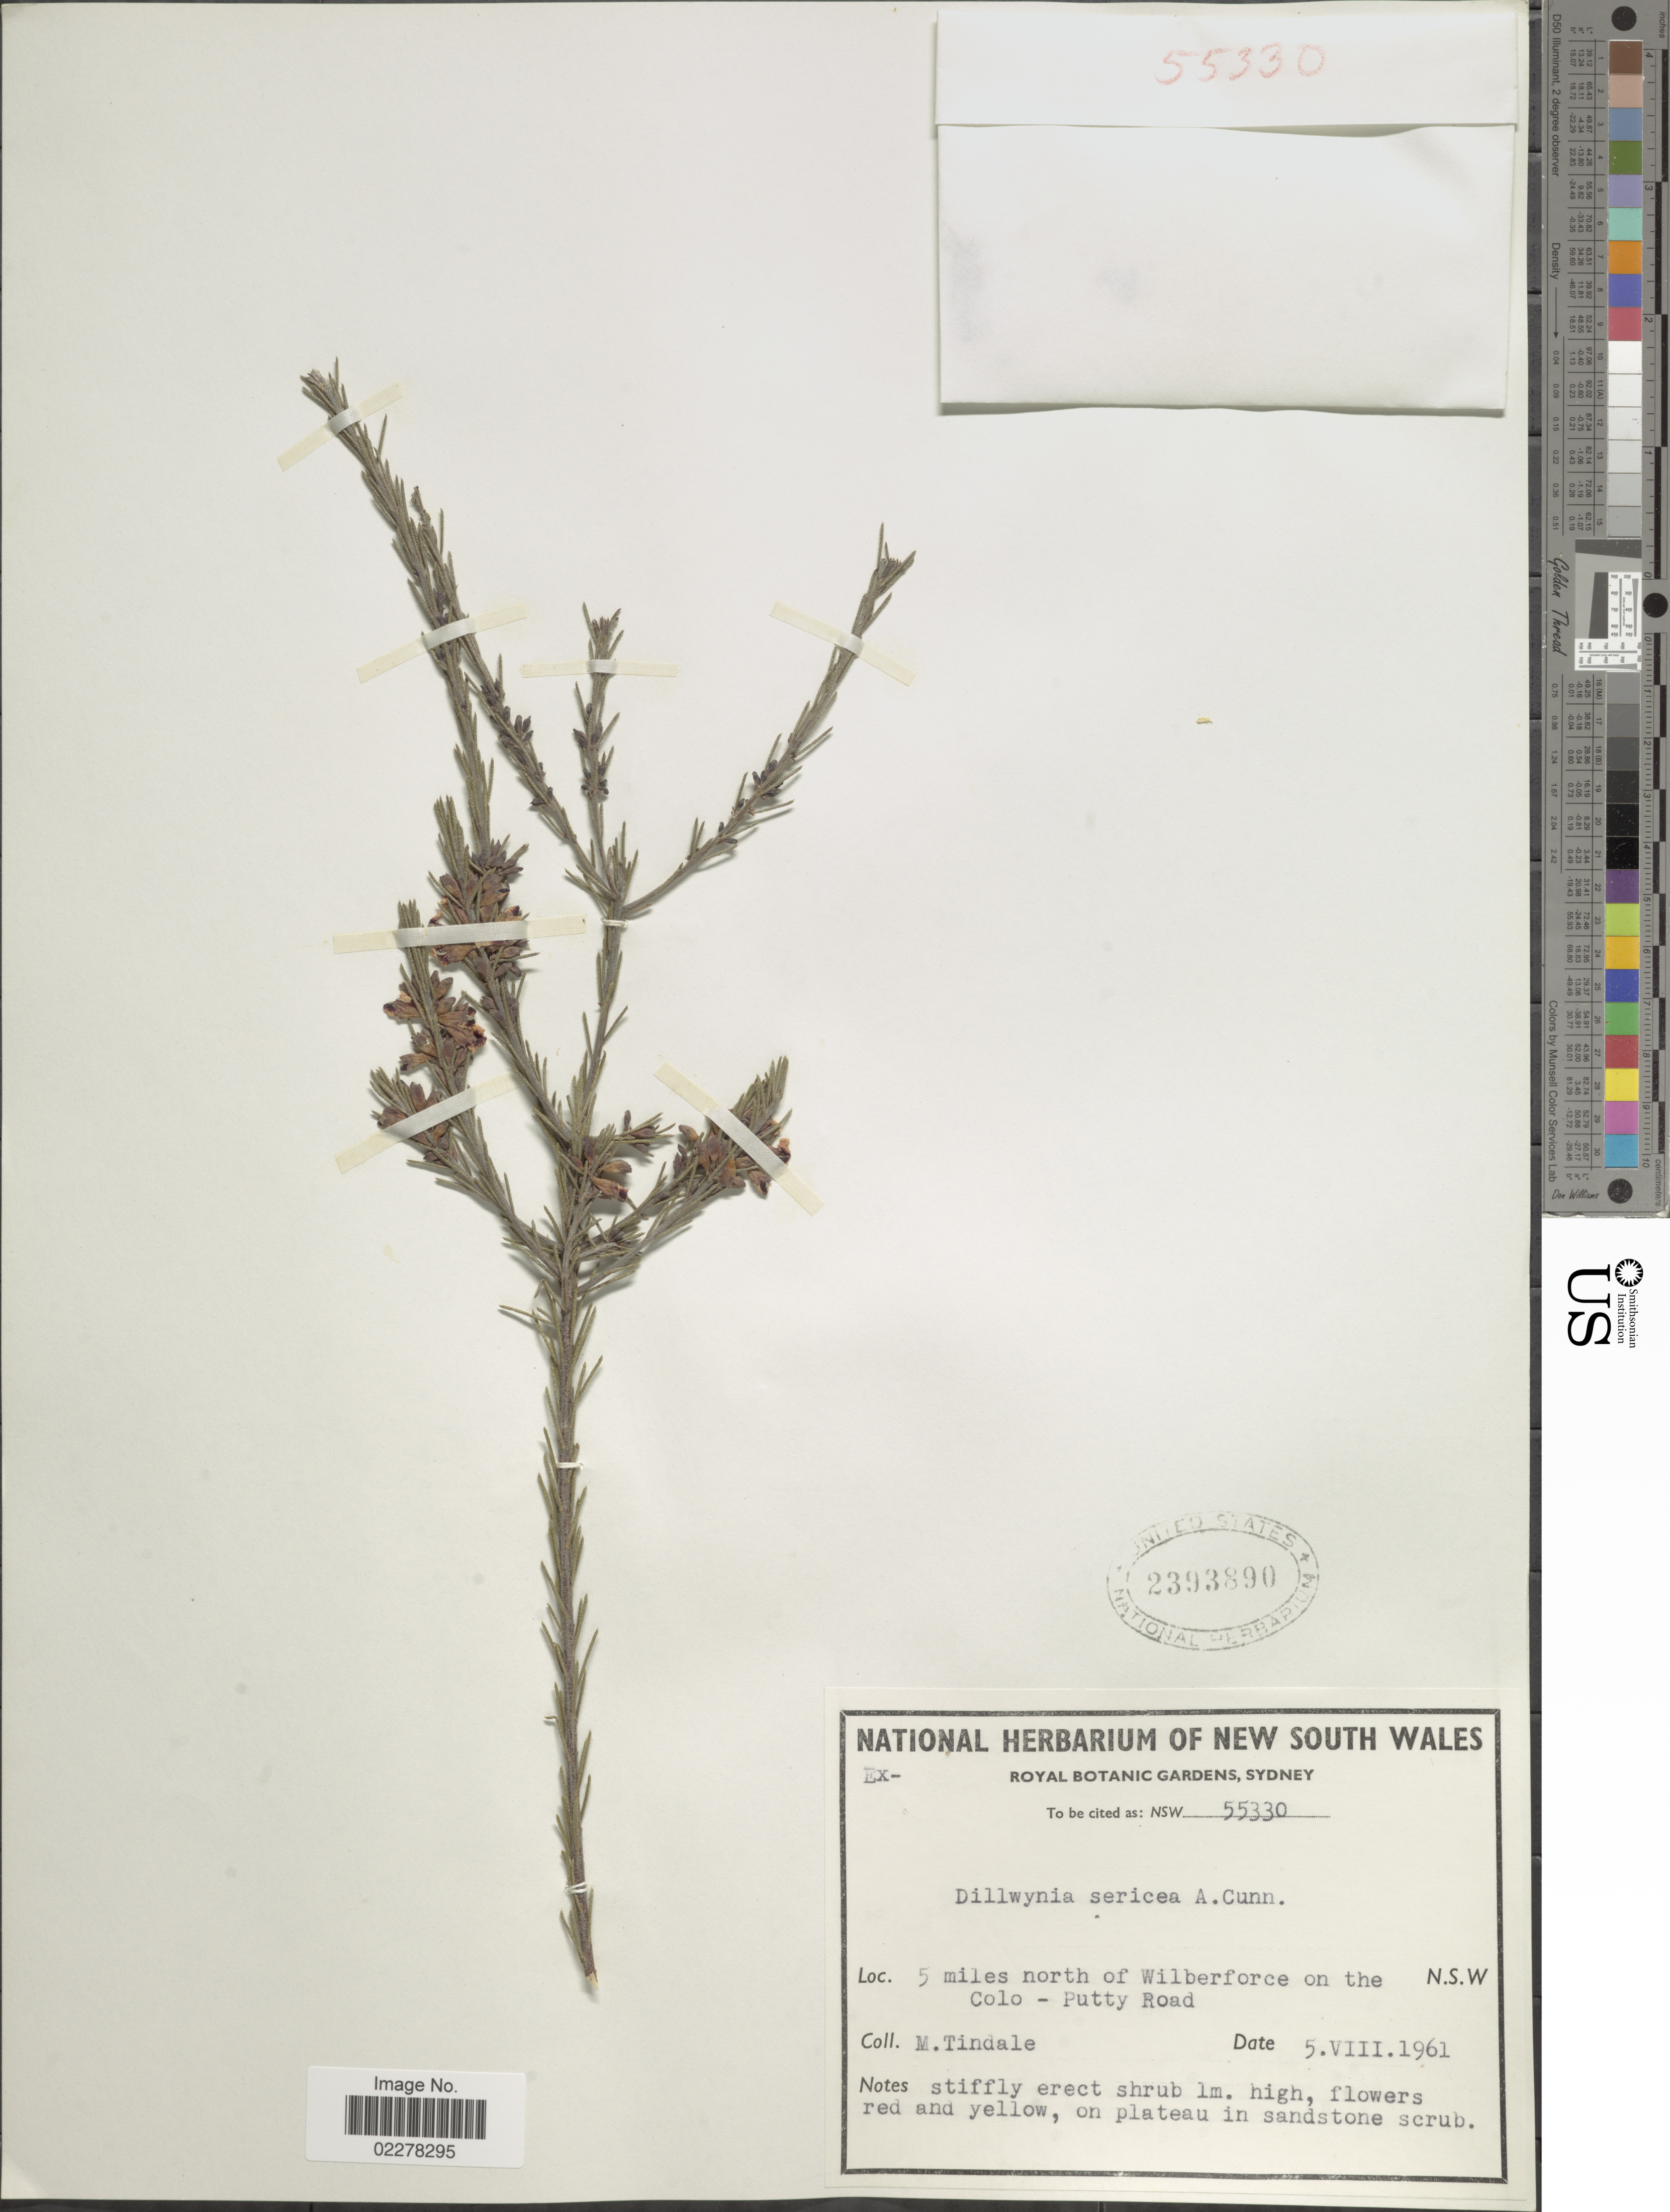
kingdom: Plantae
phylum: Tracheophyta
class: Magnoliopsida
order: Fabales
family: Fabaceae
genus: Dillwynia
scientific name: Dillwynia sericea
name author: A. Cunn.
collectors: M. D. Tindale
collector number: NSW55330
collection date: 1961-08-05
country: Australia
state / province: New South Wales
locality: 5 miles north of Wilberforce on the Colo - Putty Road. N.S.W.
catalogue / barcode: US 2393890